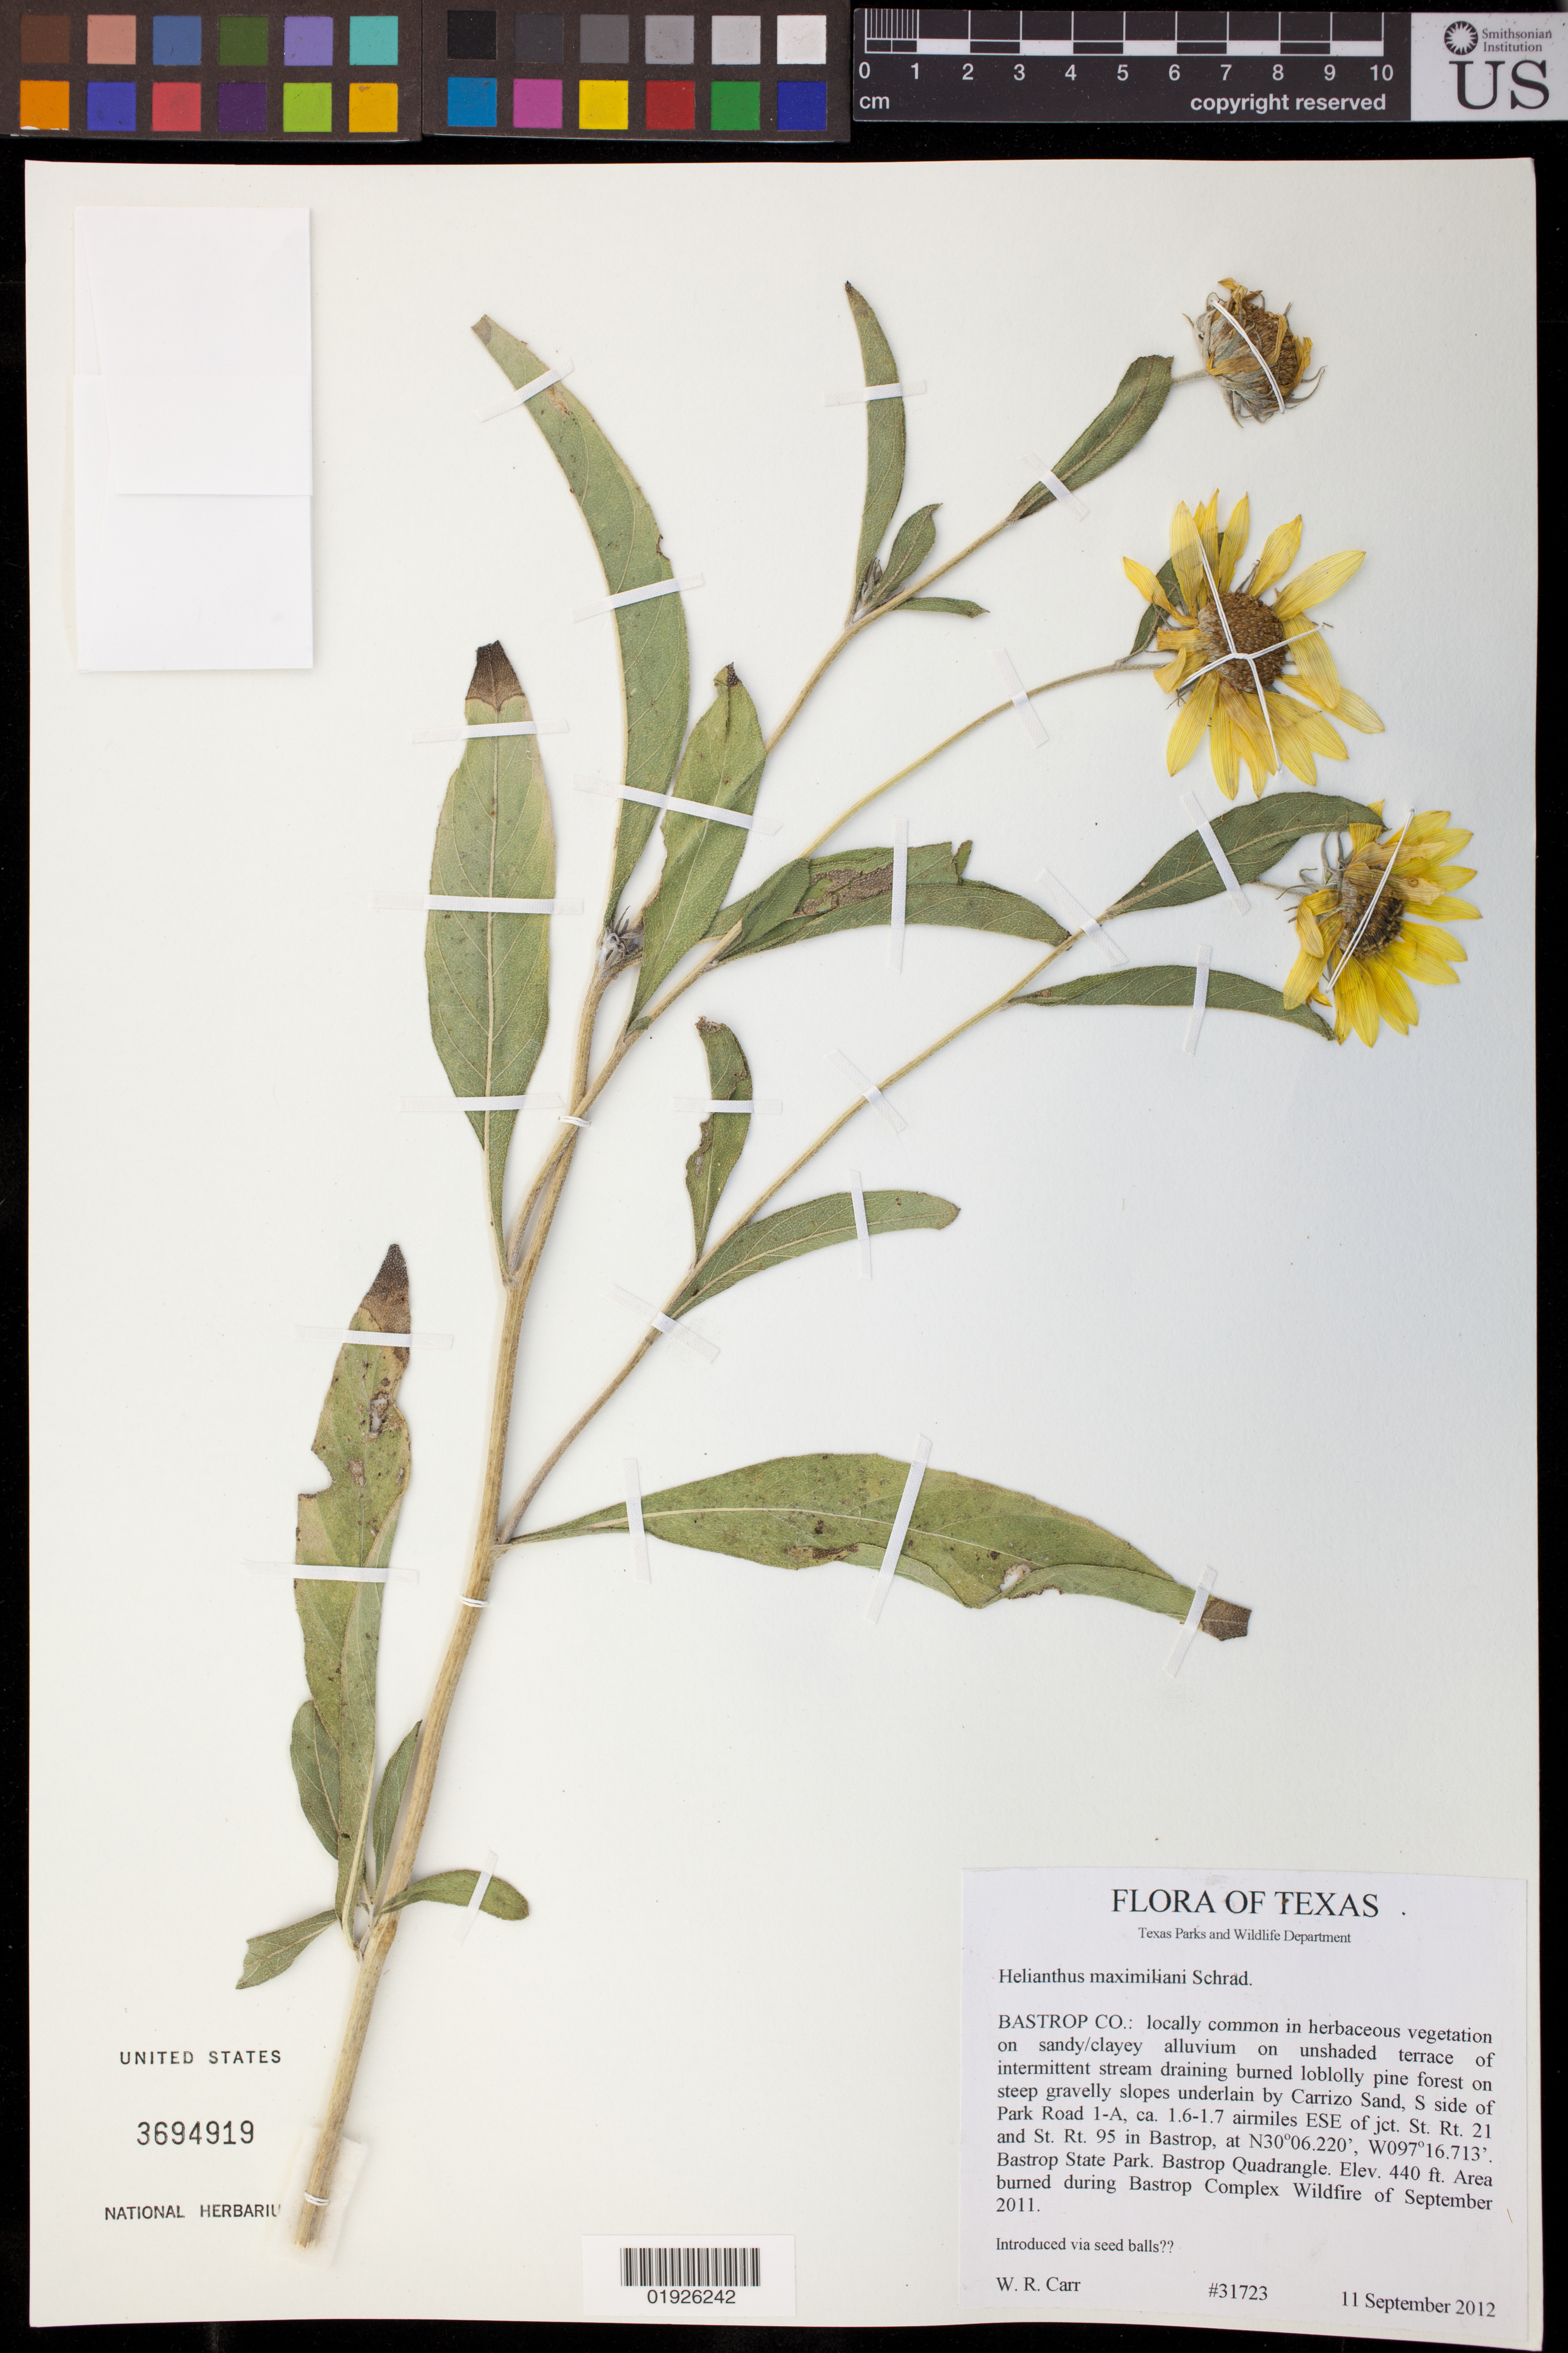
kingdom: Plantae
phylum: Tracheophyta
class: Magnoliopsida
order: Asterales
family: Asteraceae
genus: Helianthus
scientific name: Helianthus maximiliani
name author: Schrad.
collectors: W. Carr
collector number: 31723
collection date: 2012-09-11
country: United States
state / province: Texas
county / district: Bastrop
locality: S side of Park Road 1-A, ca. 1.6 - 1.7 airmiles ESE of jct. St. Rt. 21 and St. Rt. 95 in Bastrop. Bastrop State Park. Bastrop Quadrangle.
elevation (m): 134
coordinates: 30 06.220 N, 097 16.713 W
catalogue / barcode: US 3694919